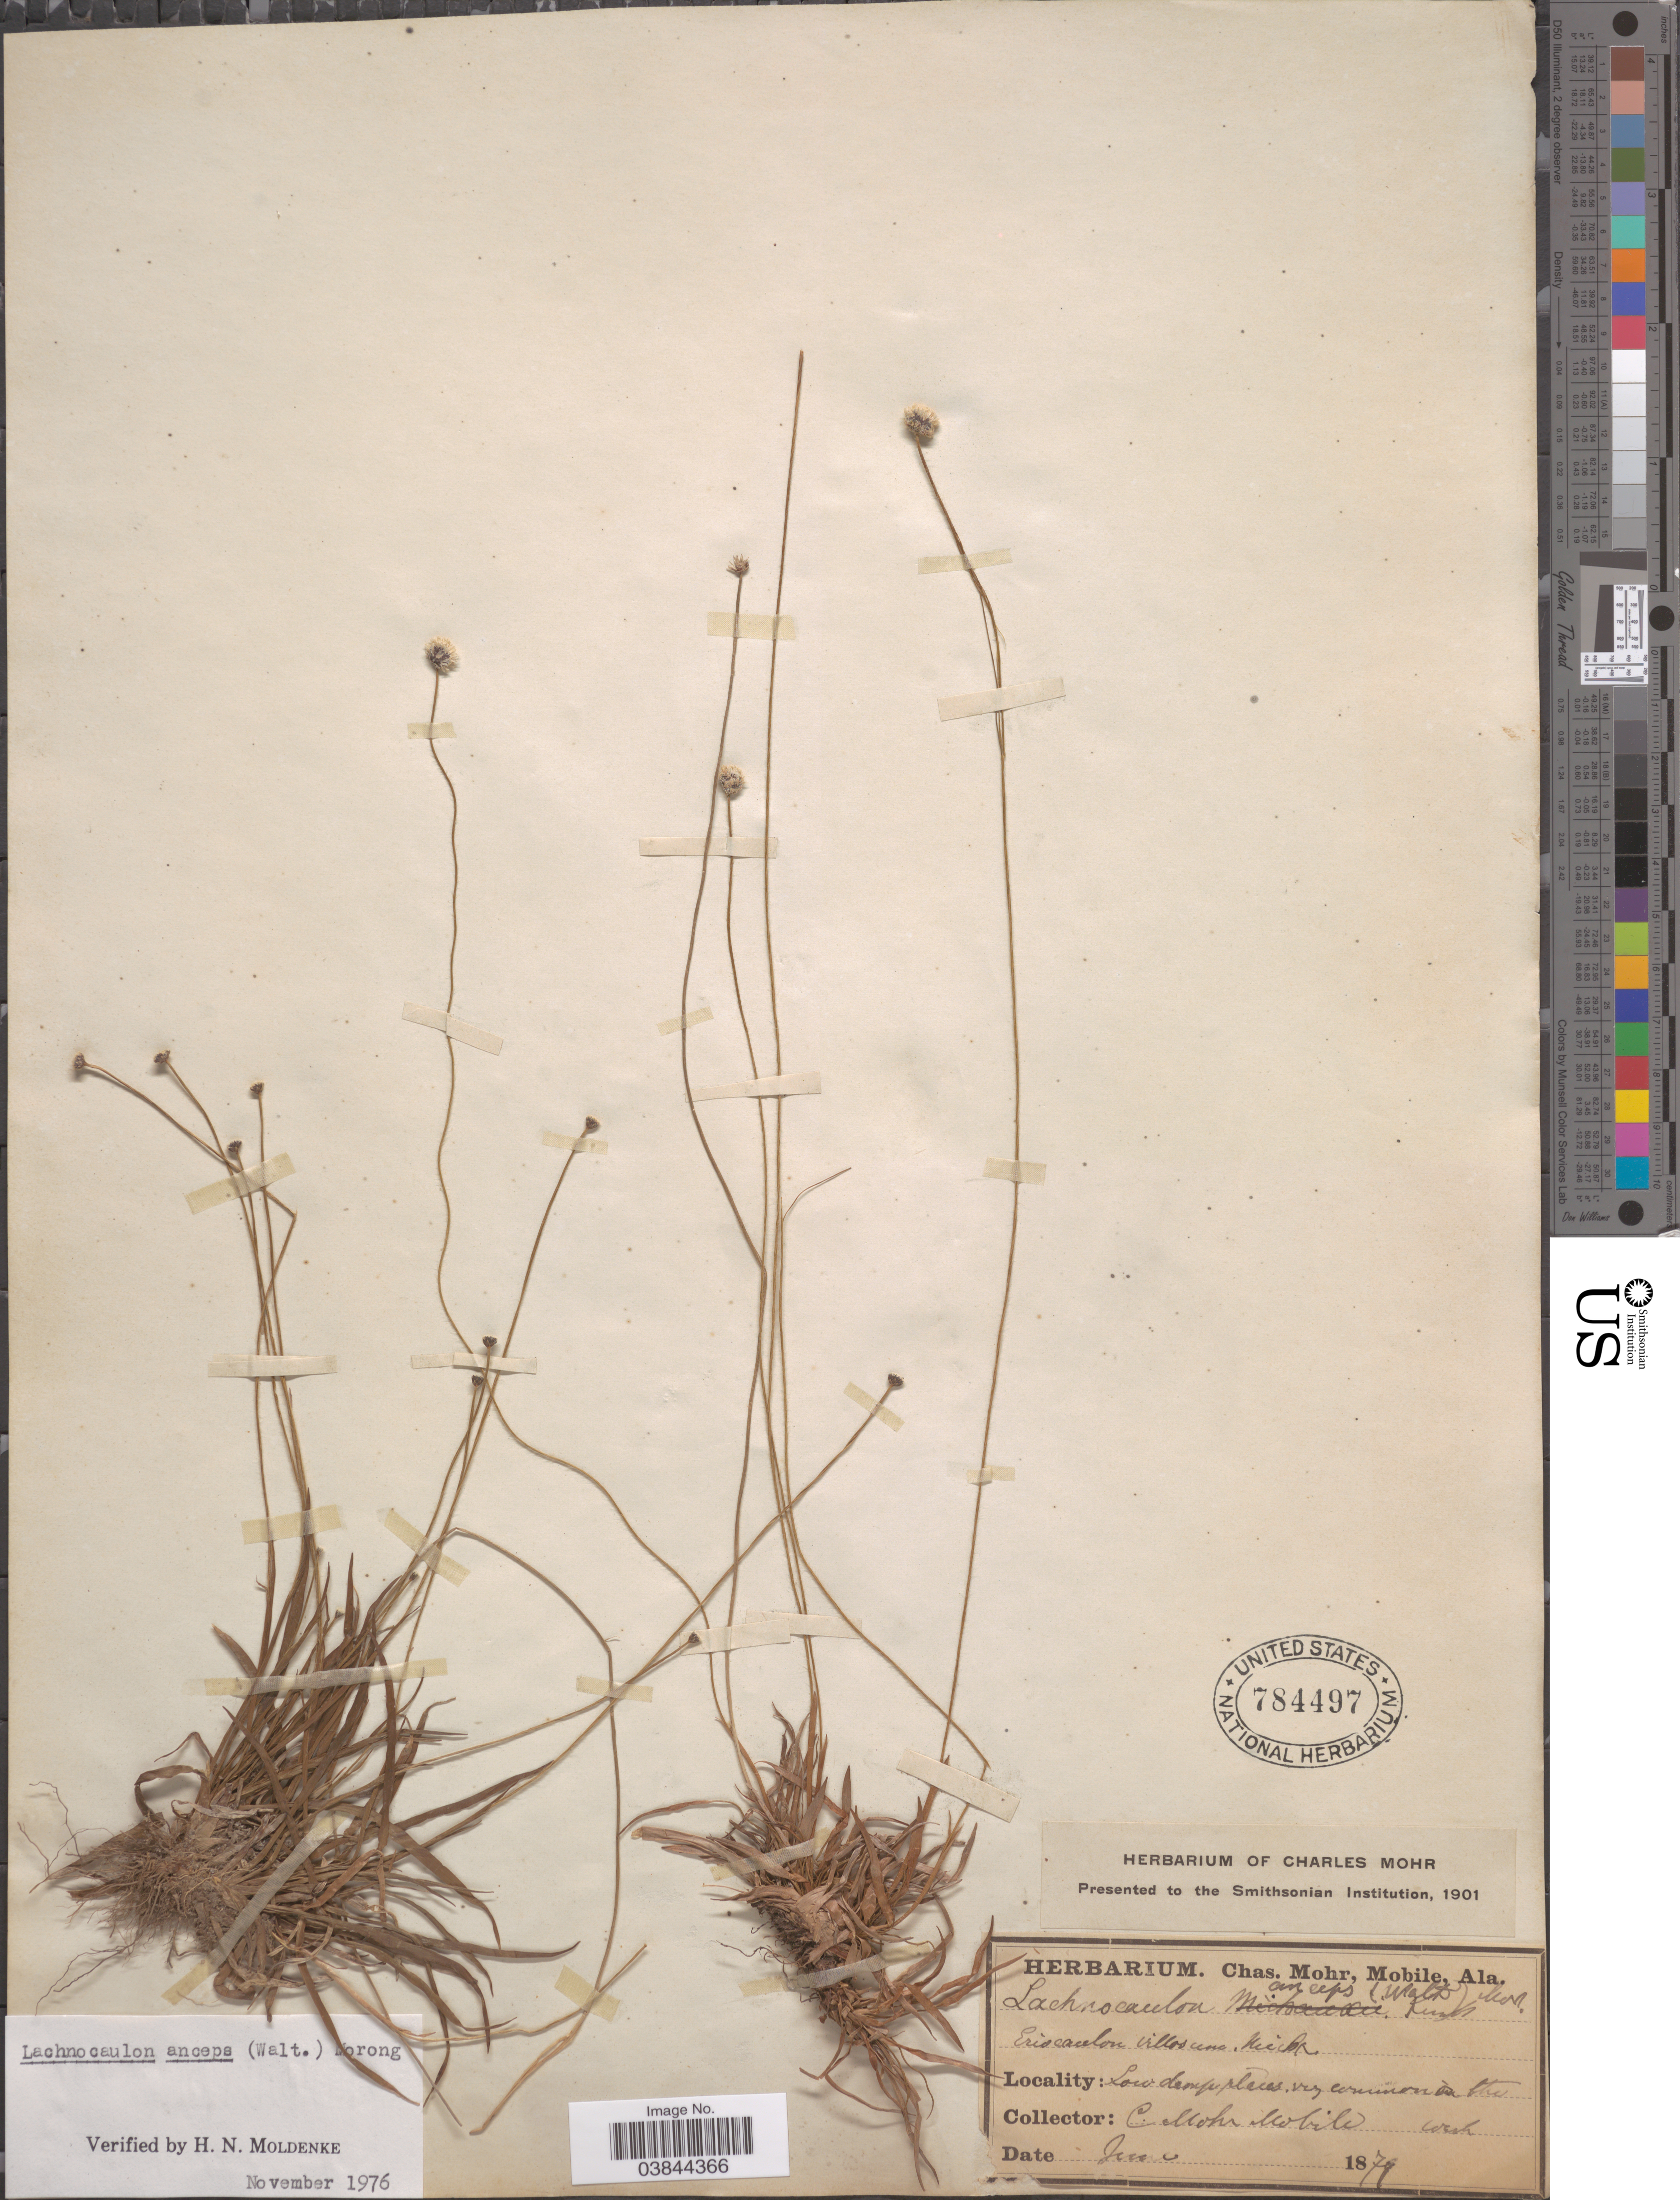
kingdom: Plantae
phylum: Tracheophyta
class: Liliopsida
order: Poales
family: Eriocaulaceae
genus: Lachnocaulon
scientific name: Lachnocaulon michauxii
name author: Kunth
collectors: Mohr, C. T. (herbarium)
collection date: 1879-06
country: United States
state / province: Alabama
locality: Mobile.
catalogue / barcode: US 784497